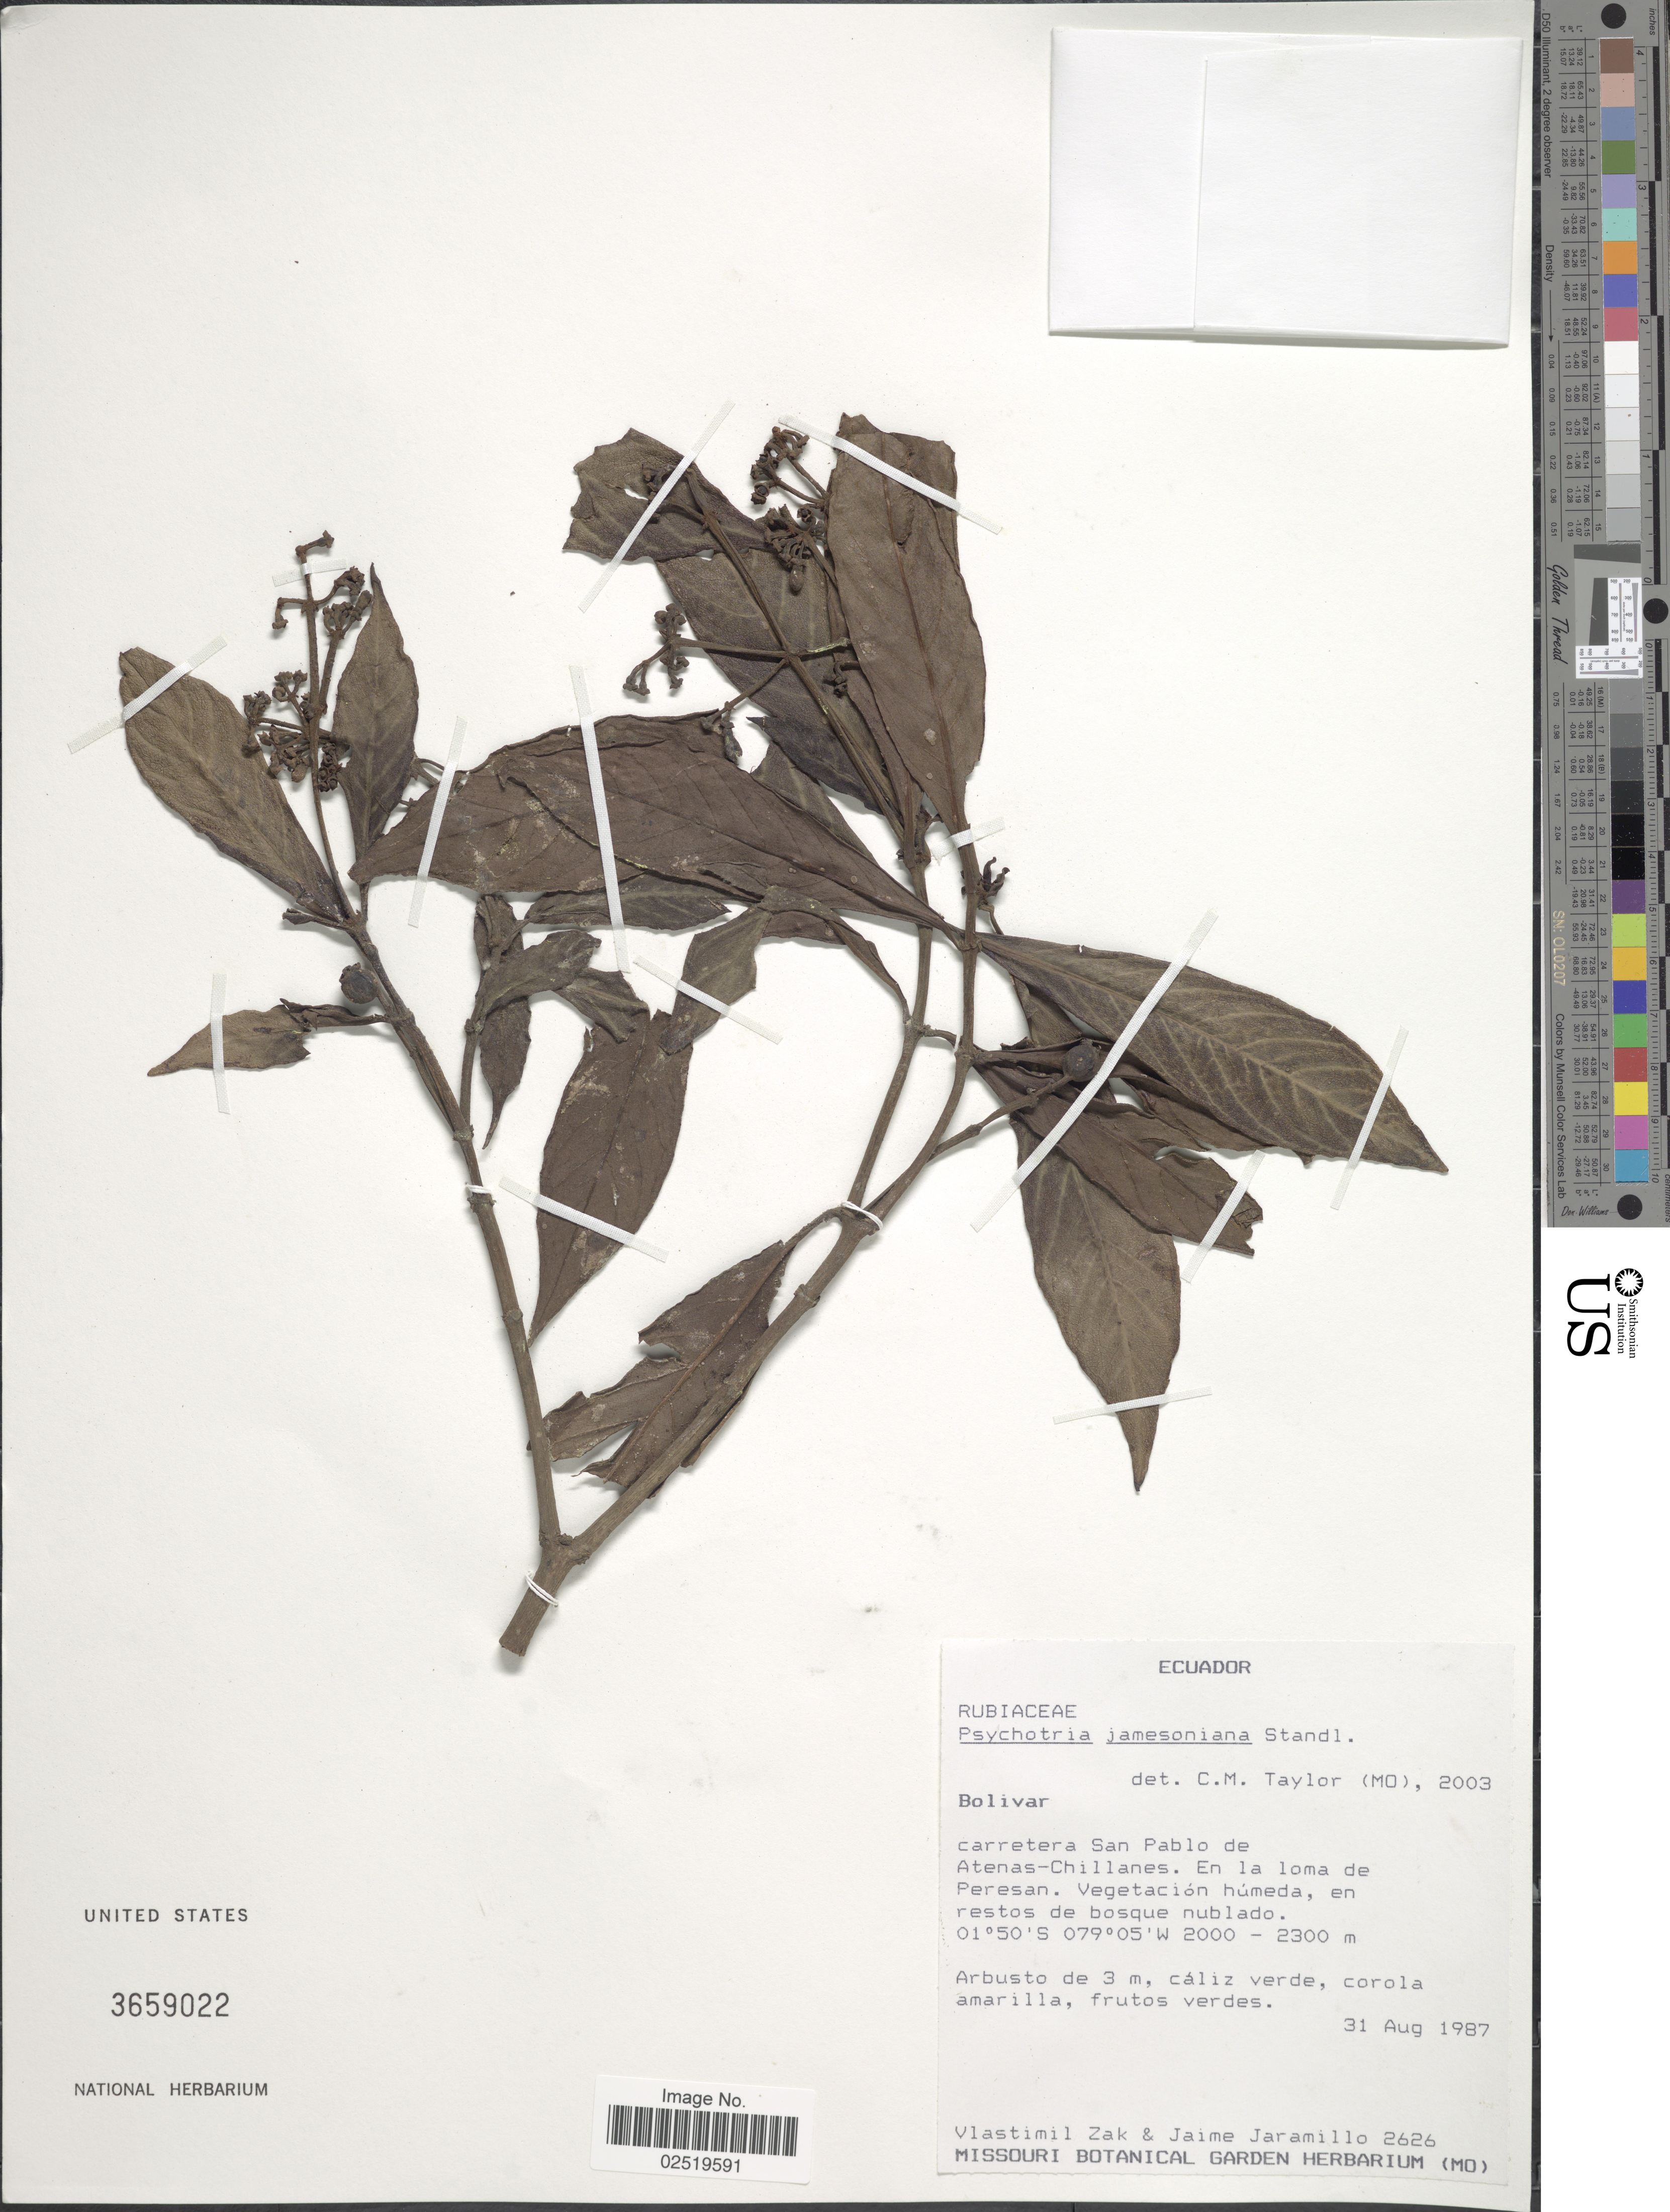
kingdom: Plantae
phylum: Tracheophyta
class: Magnoliopsida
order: Gentianales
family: Rubiaceae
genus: Psychotria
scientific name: Psychotria jamesoniana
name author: Standl.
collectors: V. Zak & J. Jaramillo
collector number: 2626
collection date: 1987-08-31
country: Ecuador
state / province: Bolívar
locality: Carretera San Pablo de Atenas-Chillanes, en la loma de Peresan.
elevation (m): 2000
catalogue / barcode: US 3659022